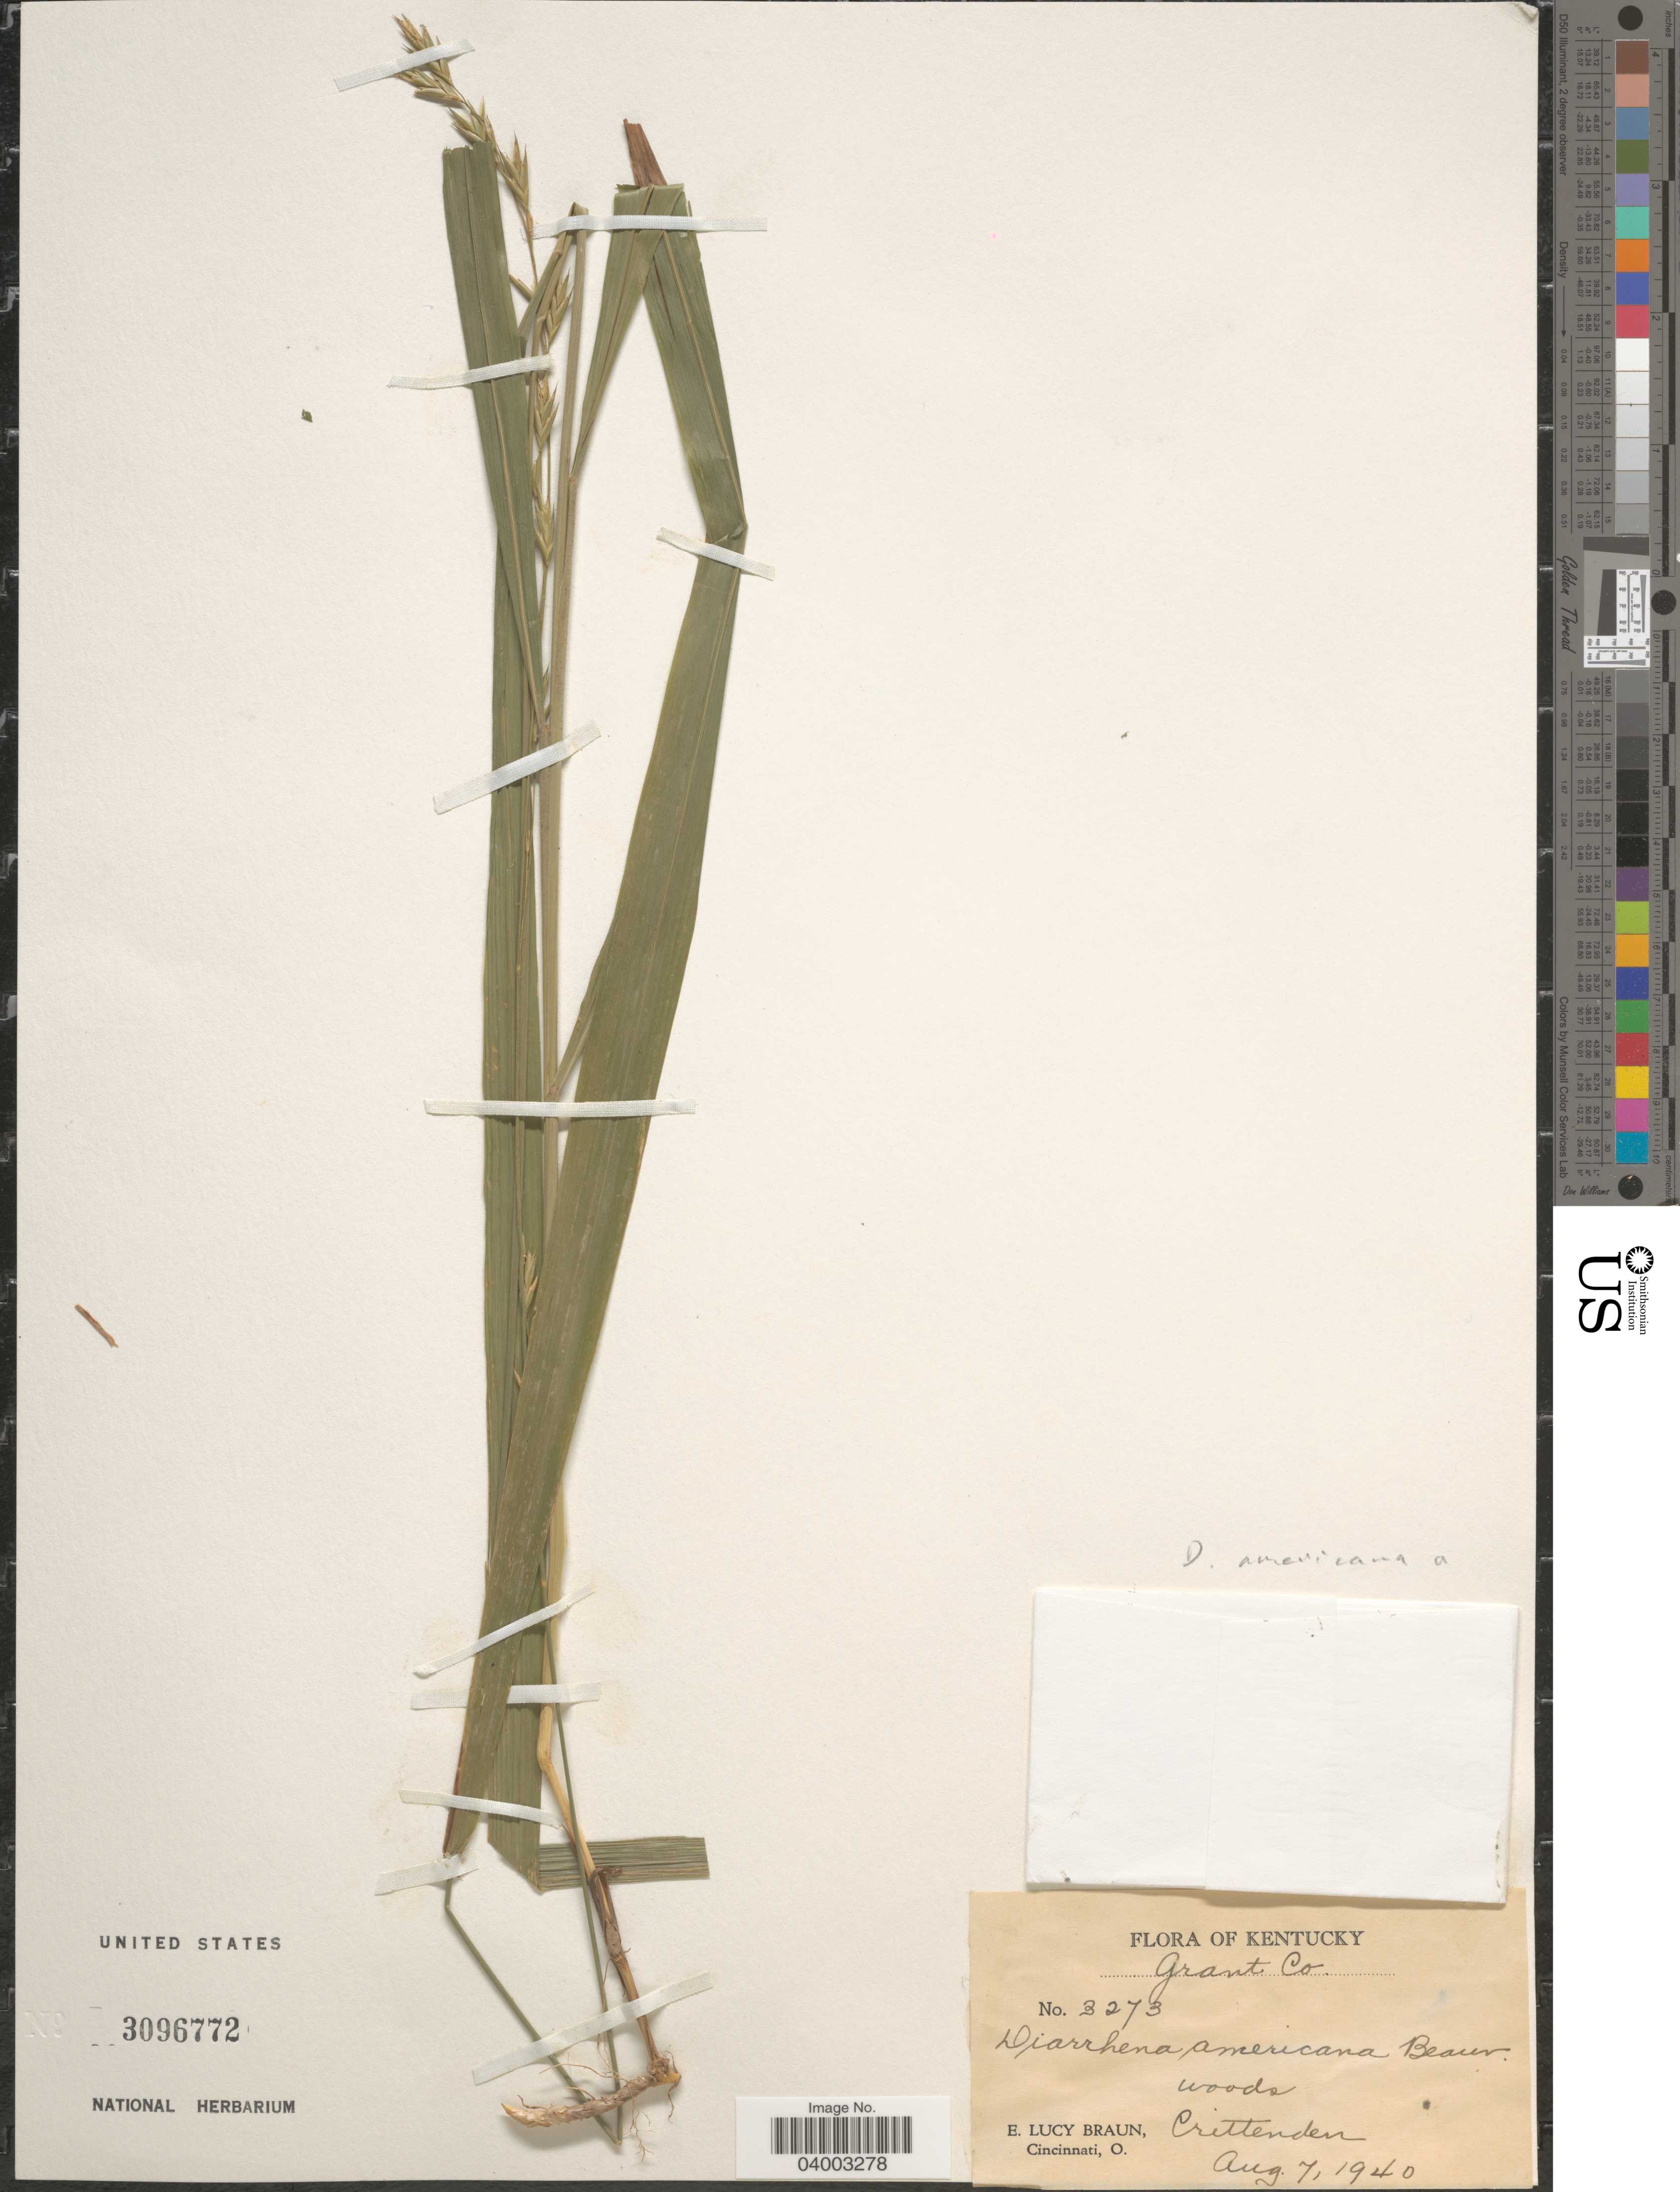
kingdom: Plantae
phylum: Tracheophyta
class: Liliopsida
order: Poales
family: Poaceae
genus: Diarrhena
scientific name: Diarrhena americana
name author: P. Beauv.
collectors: E. L. Braun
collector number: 3273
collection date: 1940-08-07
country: United States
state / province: Kentucky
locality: Grant Co. Crittenden.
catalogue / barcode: US 3096772